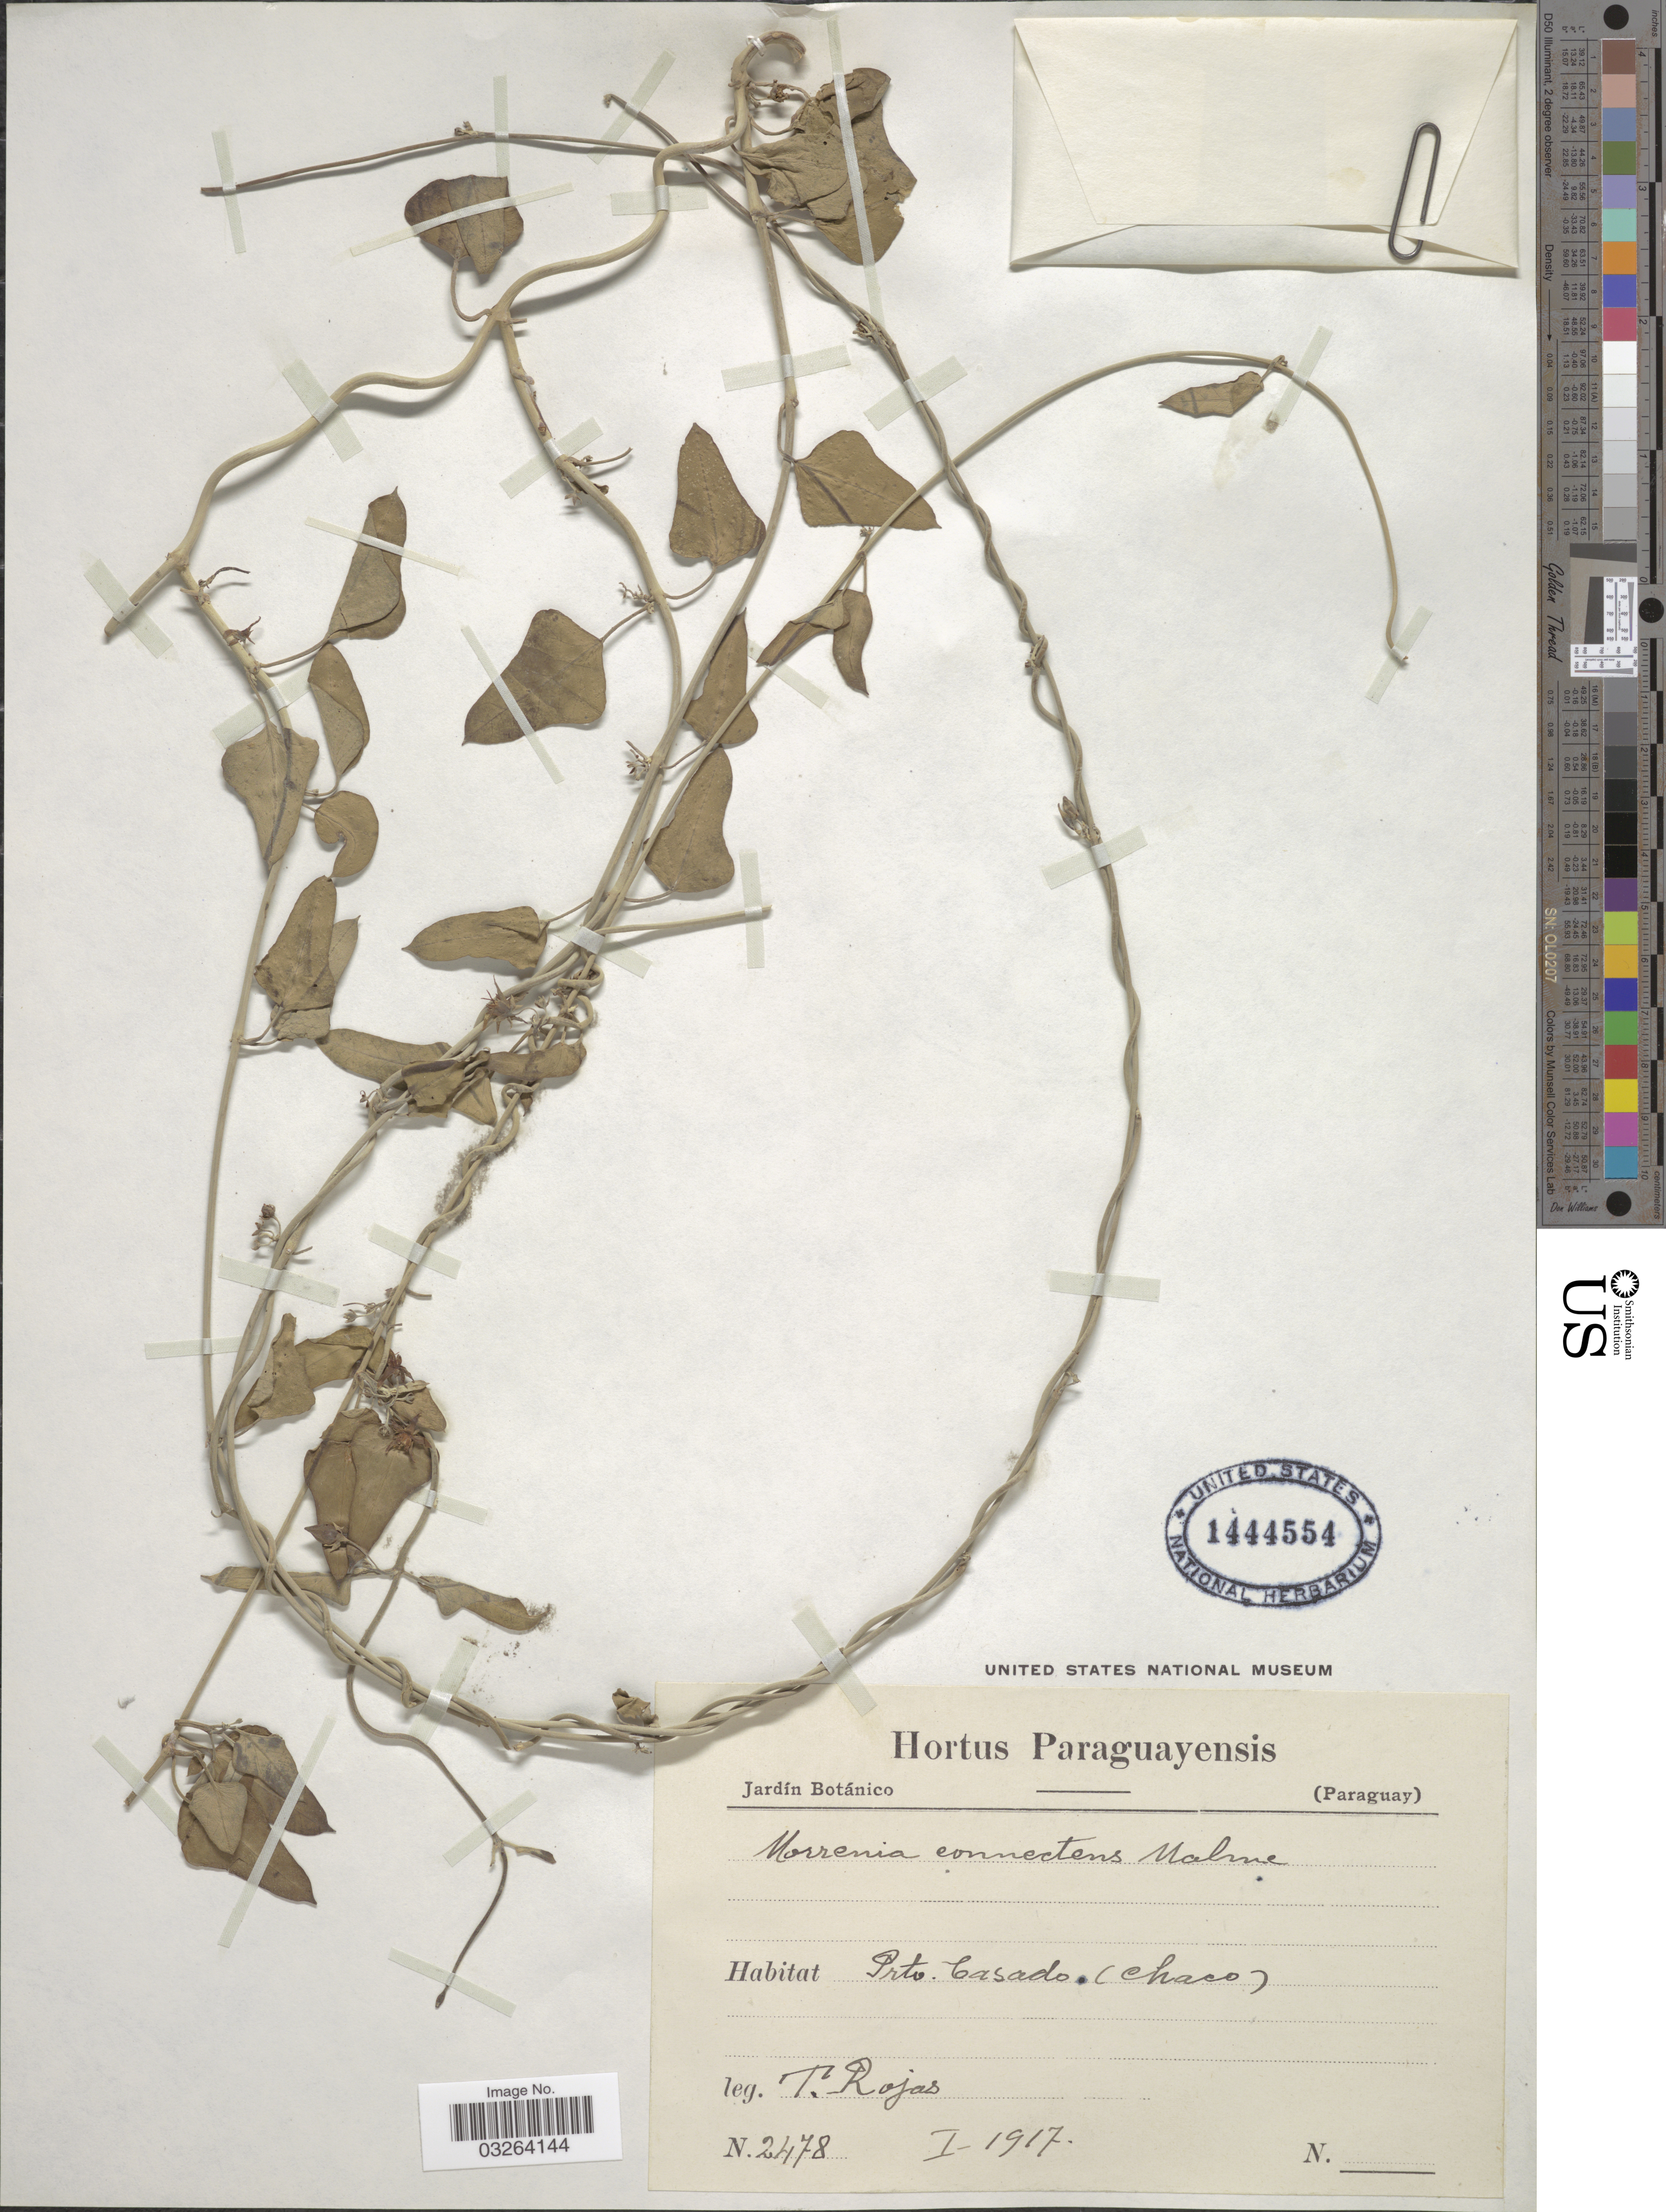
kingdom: Plantae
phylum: Tracheophyta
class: Magnoliopsida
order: Gentianales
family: Apocynaceae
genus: Morrenia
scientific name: Morrenia connectens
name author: Malme in Hassl.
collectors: T. Rojas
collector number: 2478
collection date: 1917-01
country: Paraguay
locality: Hortus Paraguayensis. Jardín Botánico.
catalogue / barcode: US 1444554